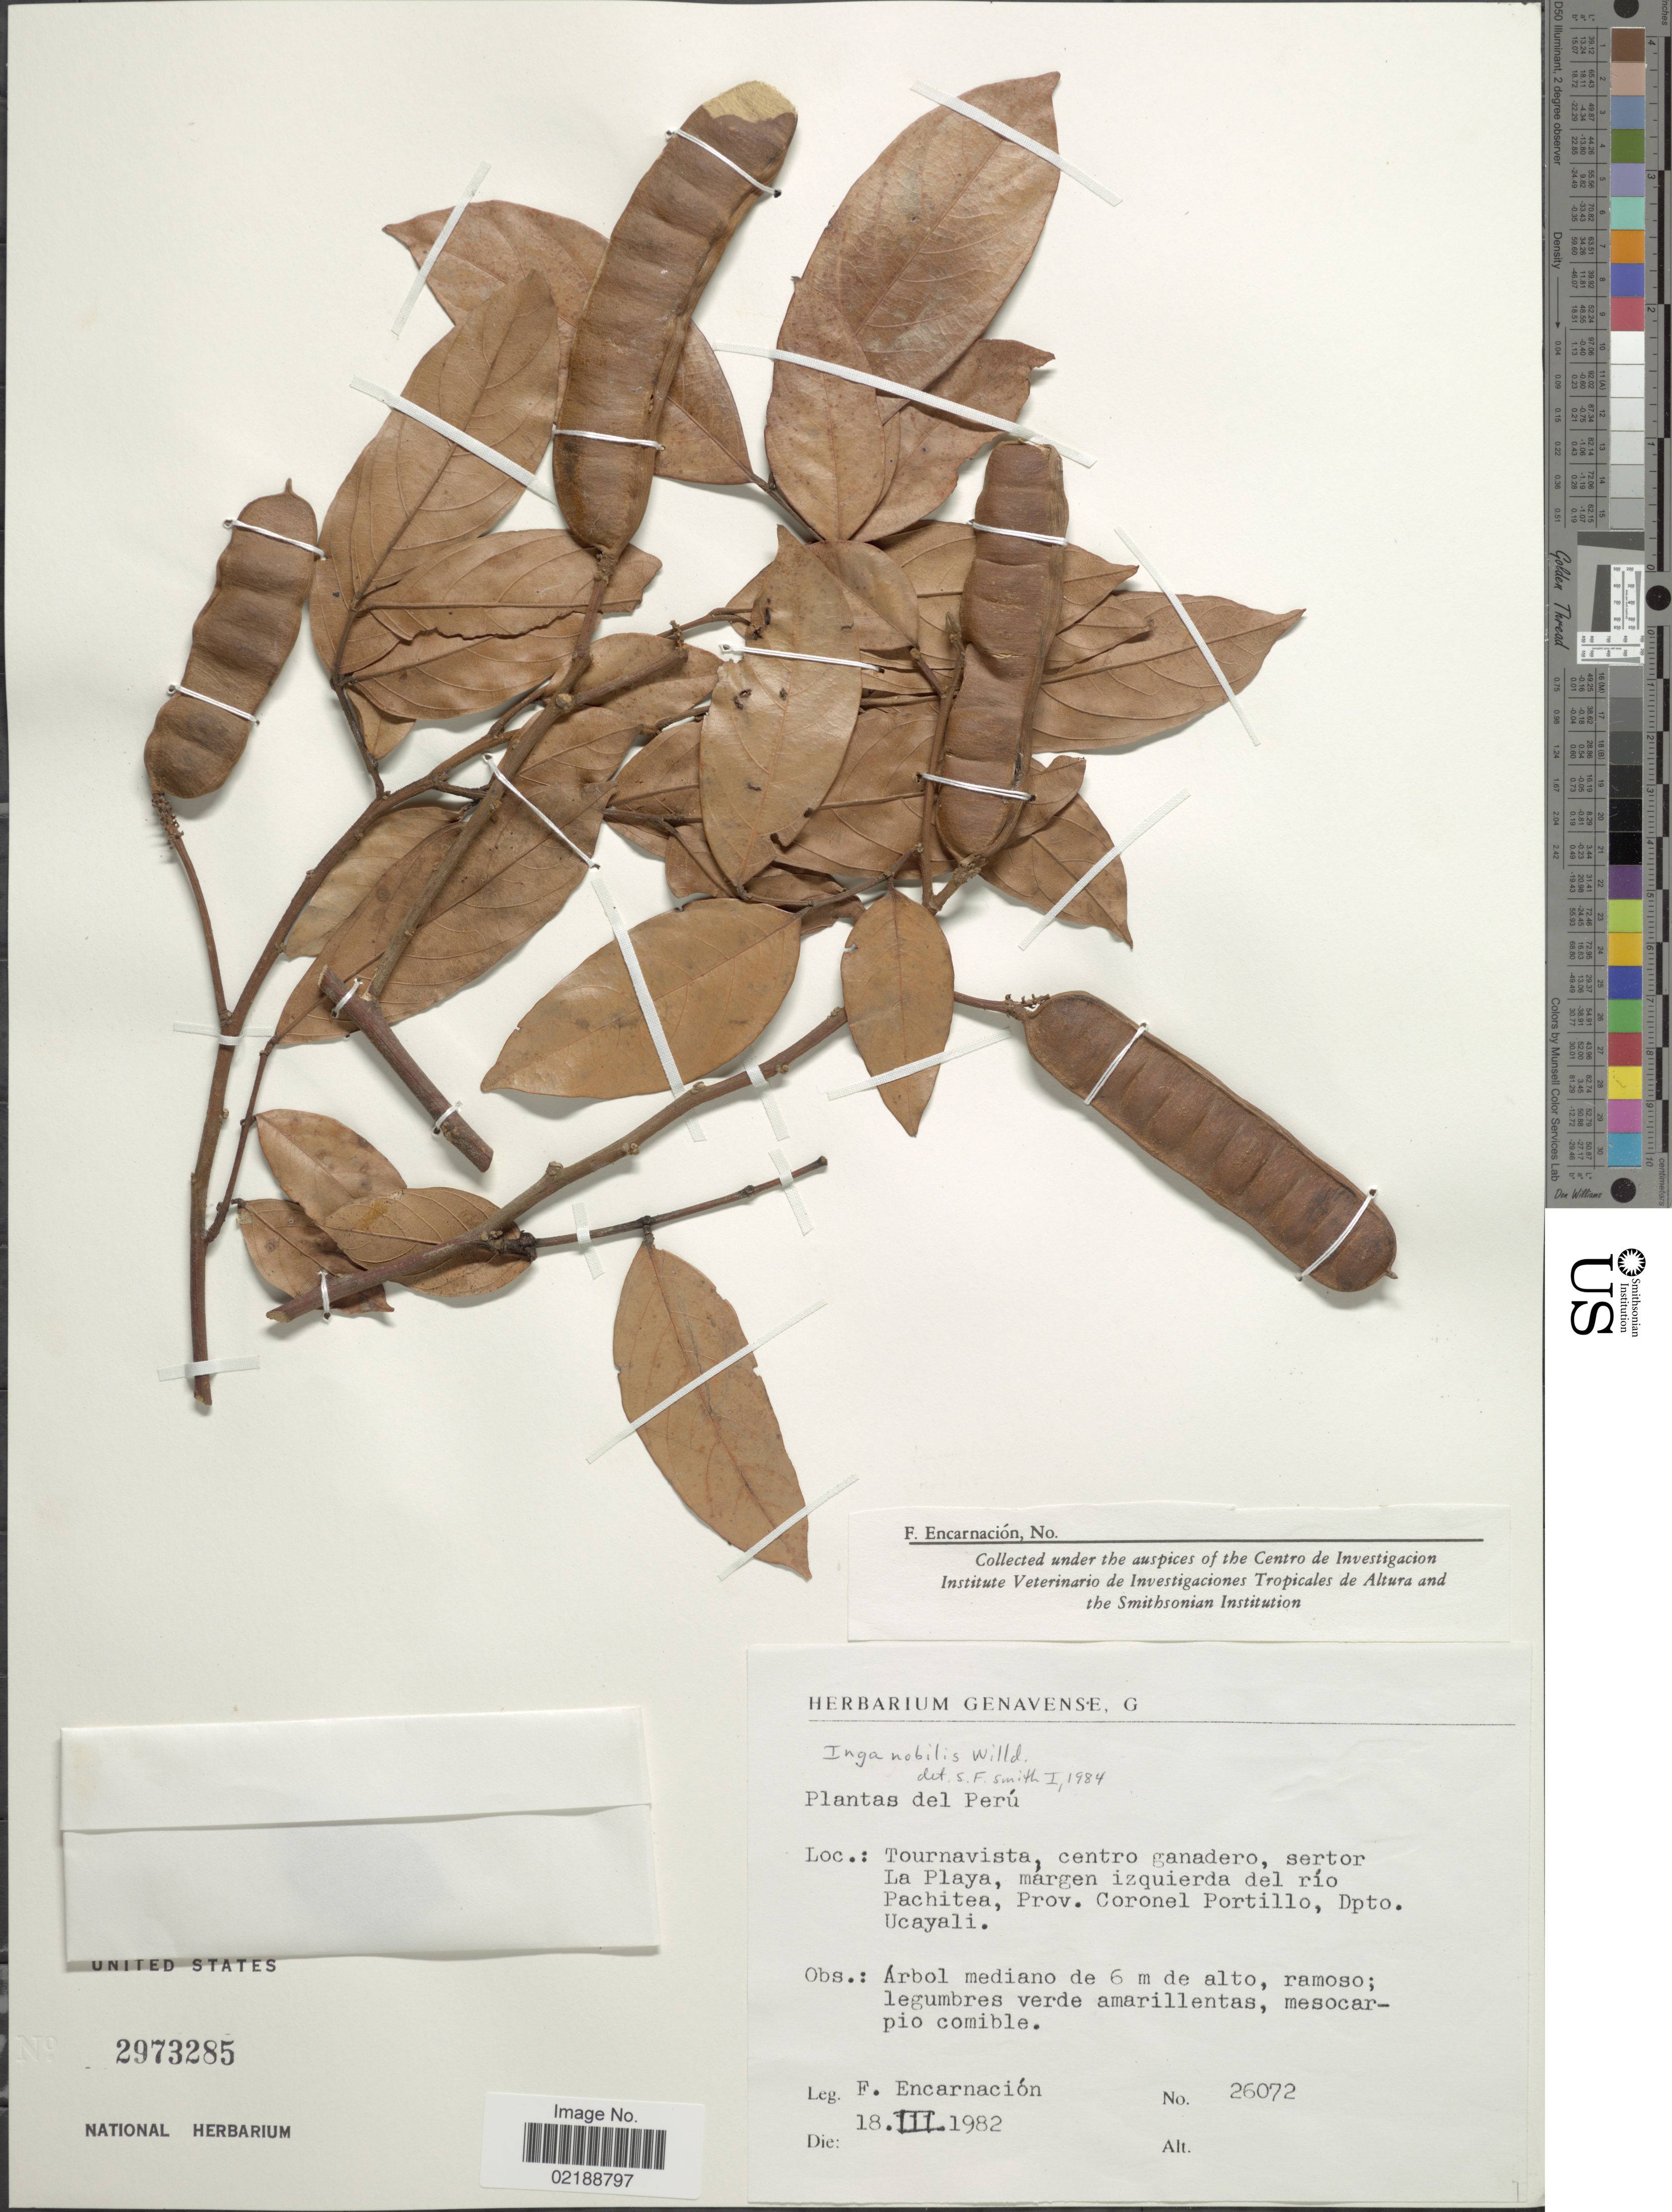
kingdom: Plantae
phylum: Tracheophyta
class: Magnoliopsida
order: Fabales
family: Fabaceae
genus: Inga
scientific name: Inga nobilis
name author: Willd.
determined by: Smith, Stephen F., (US), NMNH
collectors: F. Encarnación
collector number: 26072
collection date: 1982-03-18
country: Peru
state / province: Ucayali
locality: Tournavista, centro ganadero, sector La PLaya, margen izquierda del río Pachitea, Prov. Coronel Portillo, Dpto Ucayali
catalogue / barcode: US 2973285